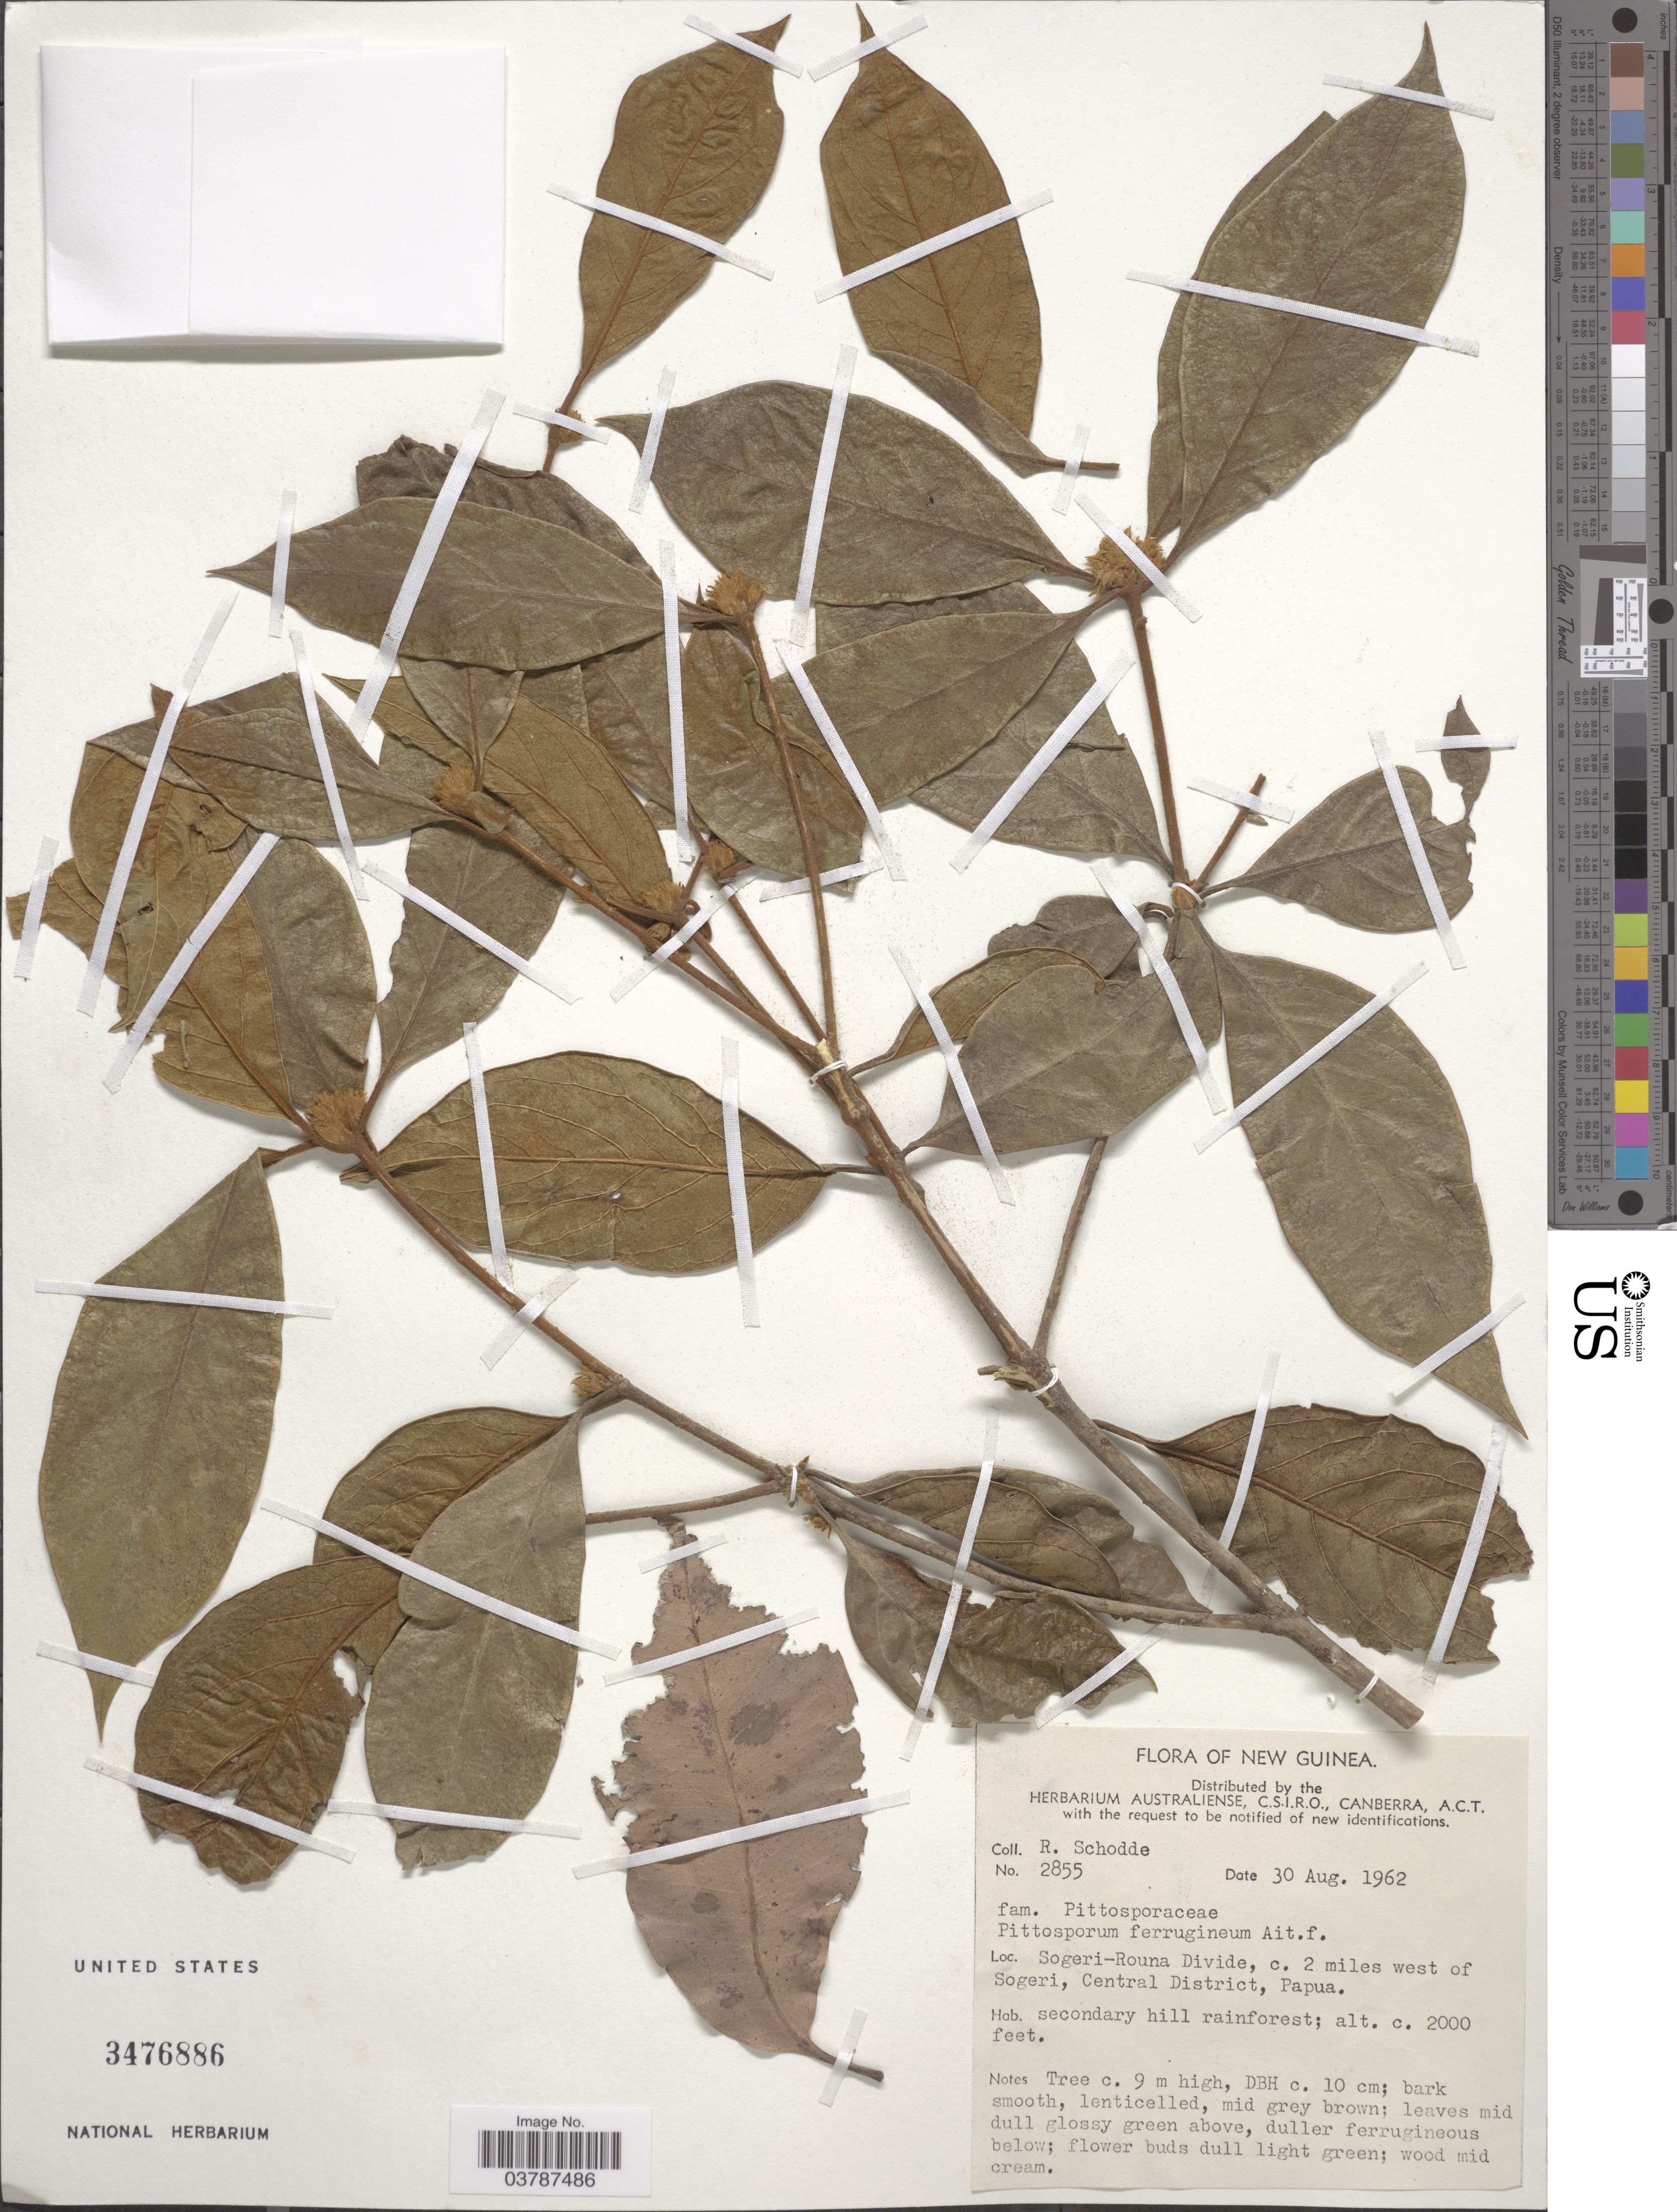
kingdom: Plantae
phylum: Tracheophyta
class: Magnoliopsida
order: Apiales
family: Pittosporaceae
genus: Pittosporum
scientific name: Pittosporum ferrugineum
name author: Dryand. ex Aiton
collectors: R. Schodde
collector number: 2855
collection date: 1962-08-30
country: Papua New Guinea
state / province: Central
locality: New Guinea. Sogeri-Rouna Divide, c. 2 miles west of Sogeri, Central District, Papua.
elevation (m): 610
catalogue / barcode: US 3476886